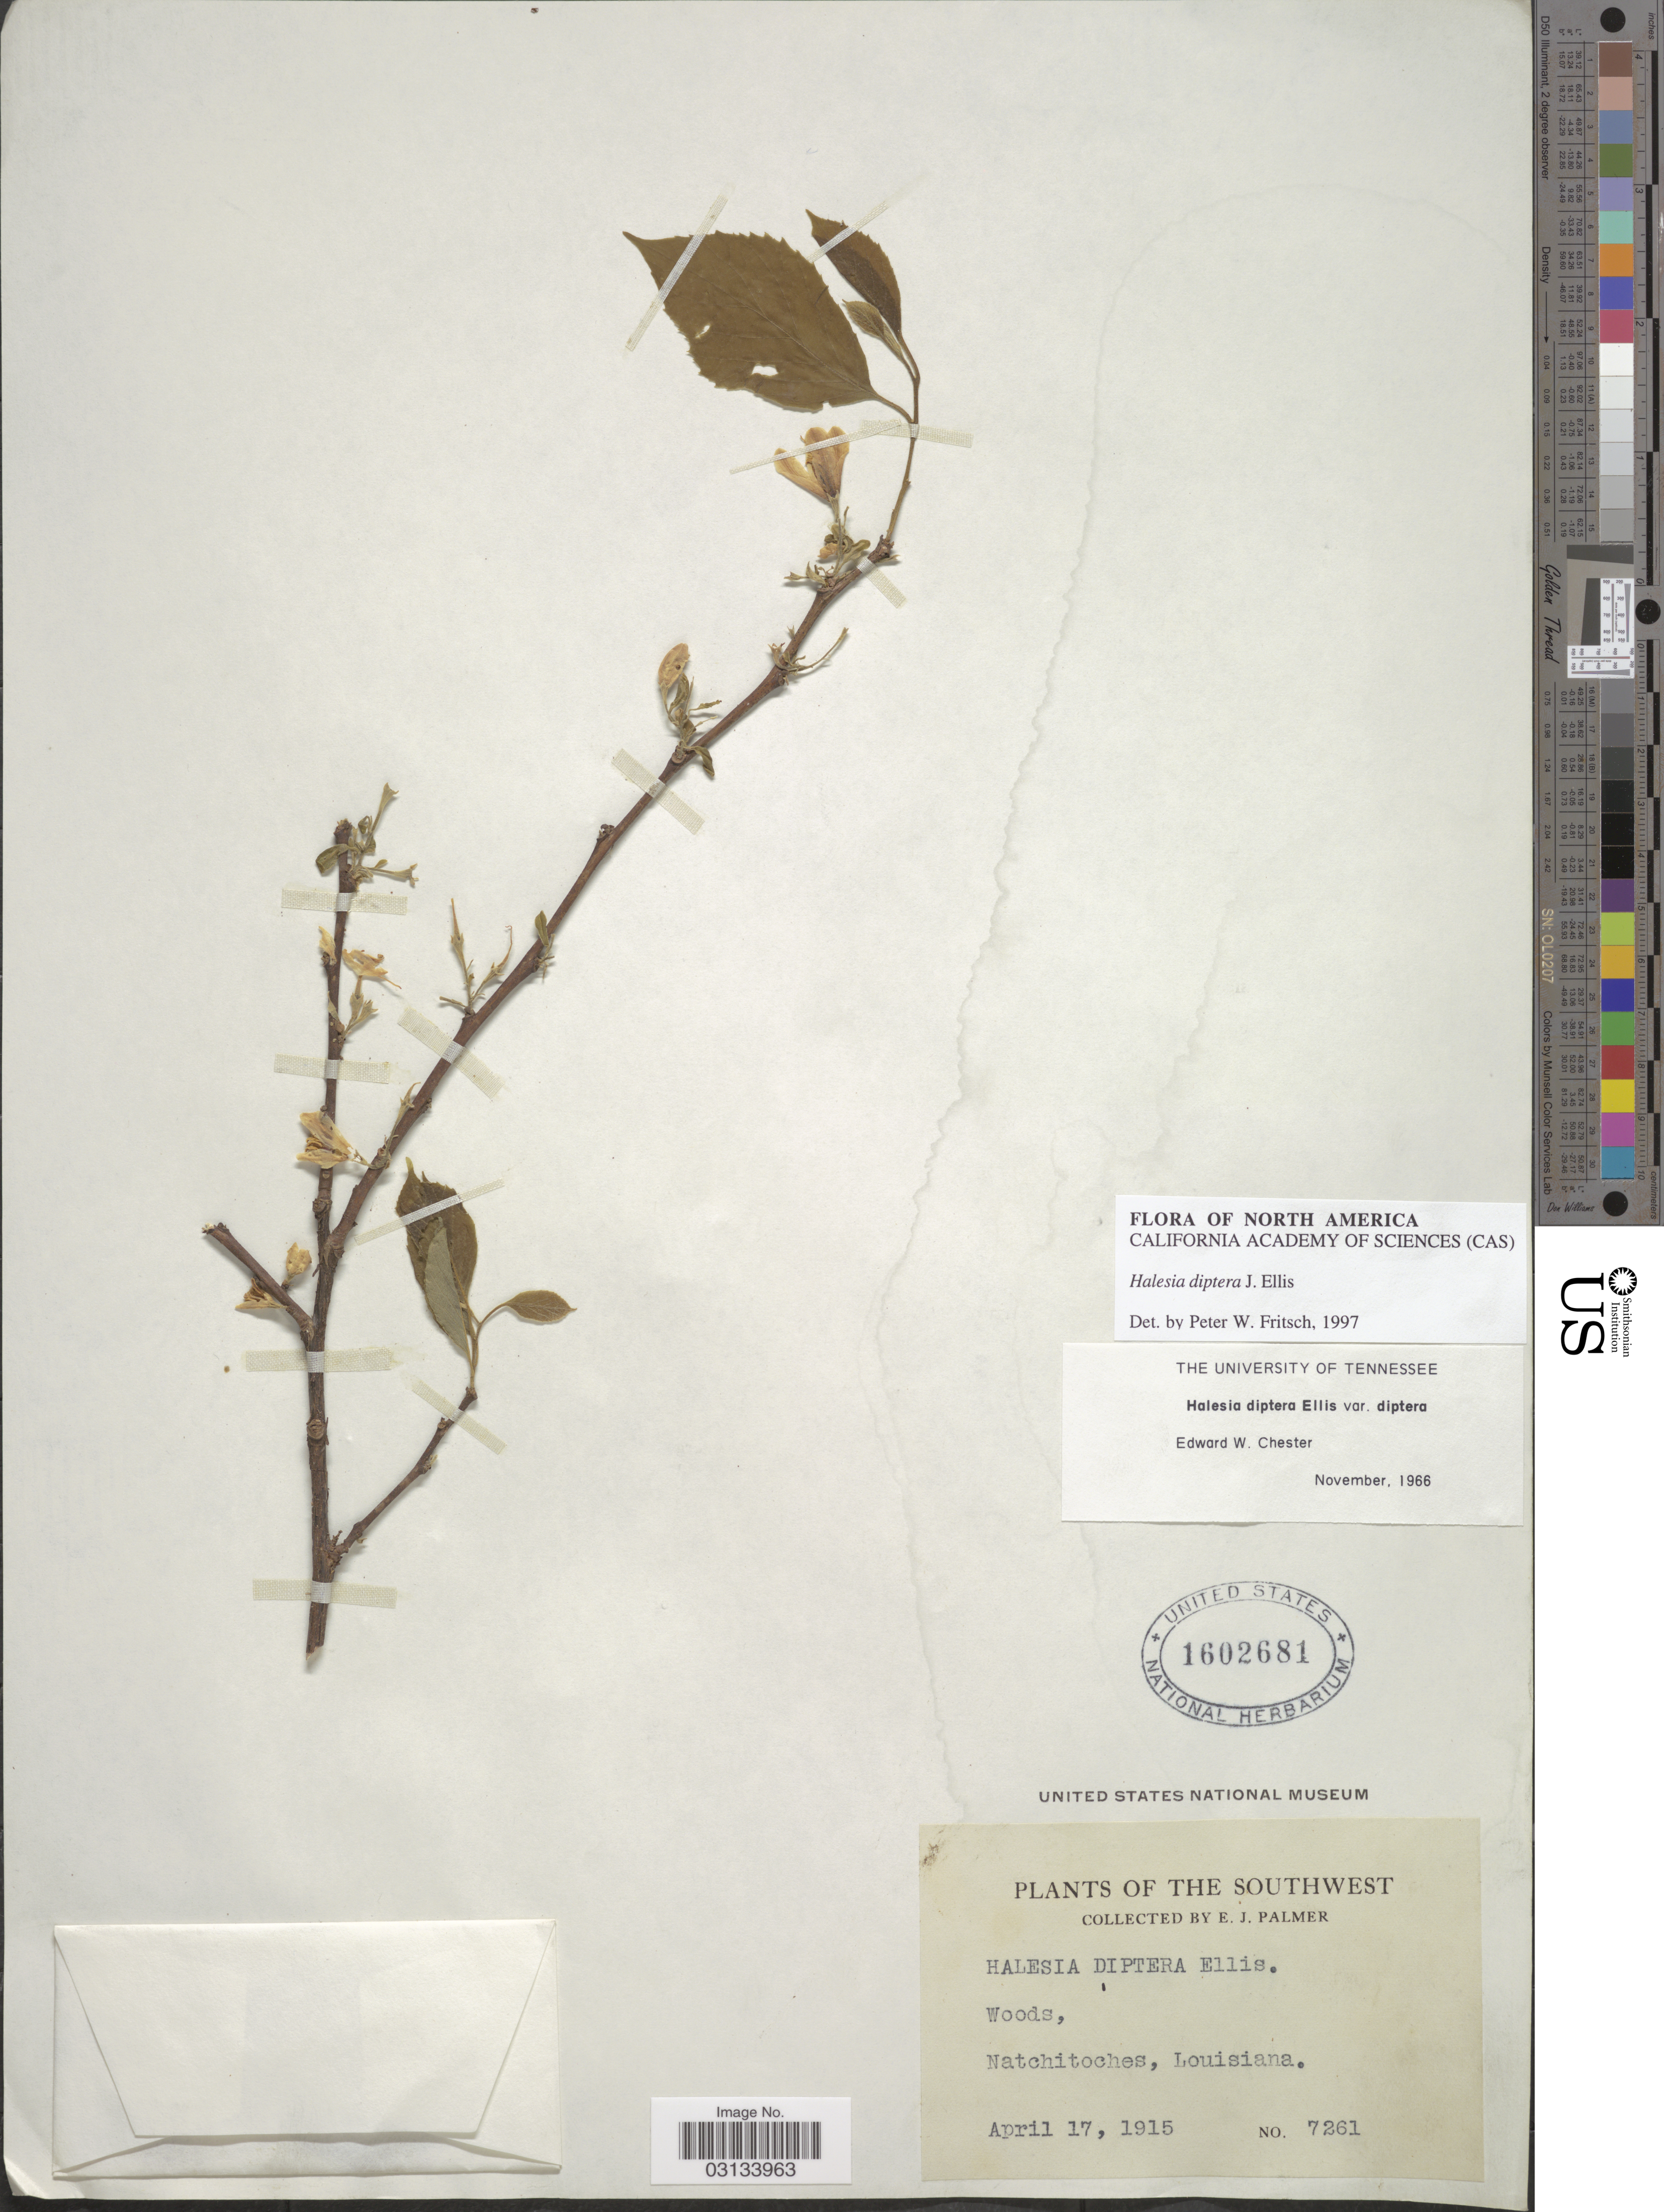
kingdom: Plantae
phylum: Tracheophyta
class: Magnoliopsida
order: Ericales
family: Styracaceae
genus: Halesia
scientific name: Halesia diptera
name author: J. Ellis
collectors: E. J. Palmer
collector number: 7261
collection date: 1915-04-17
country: United States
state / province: Louisiana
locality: The Southwest. Woods, Natchitoches.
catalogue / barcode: US 1602681